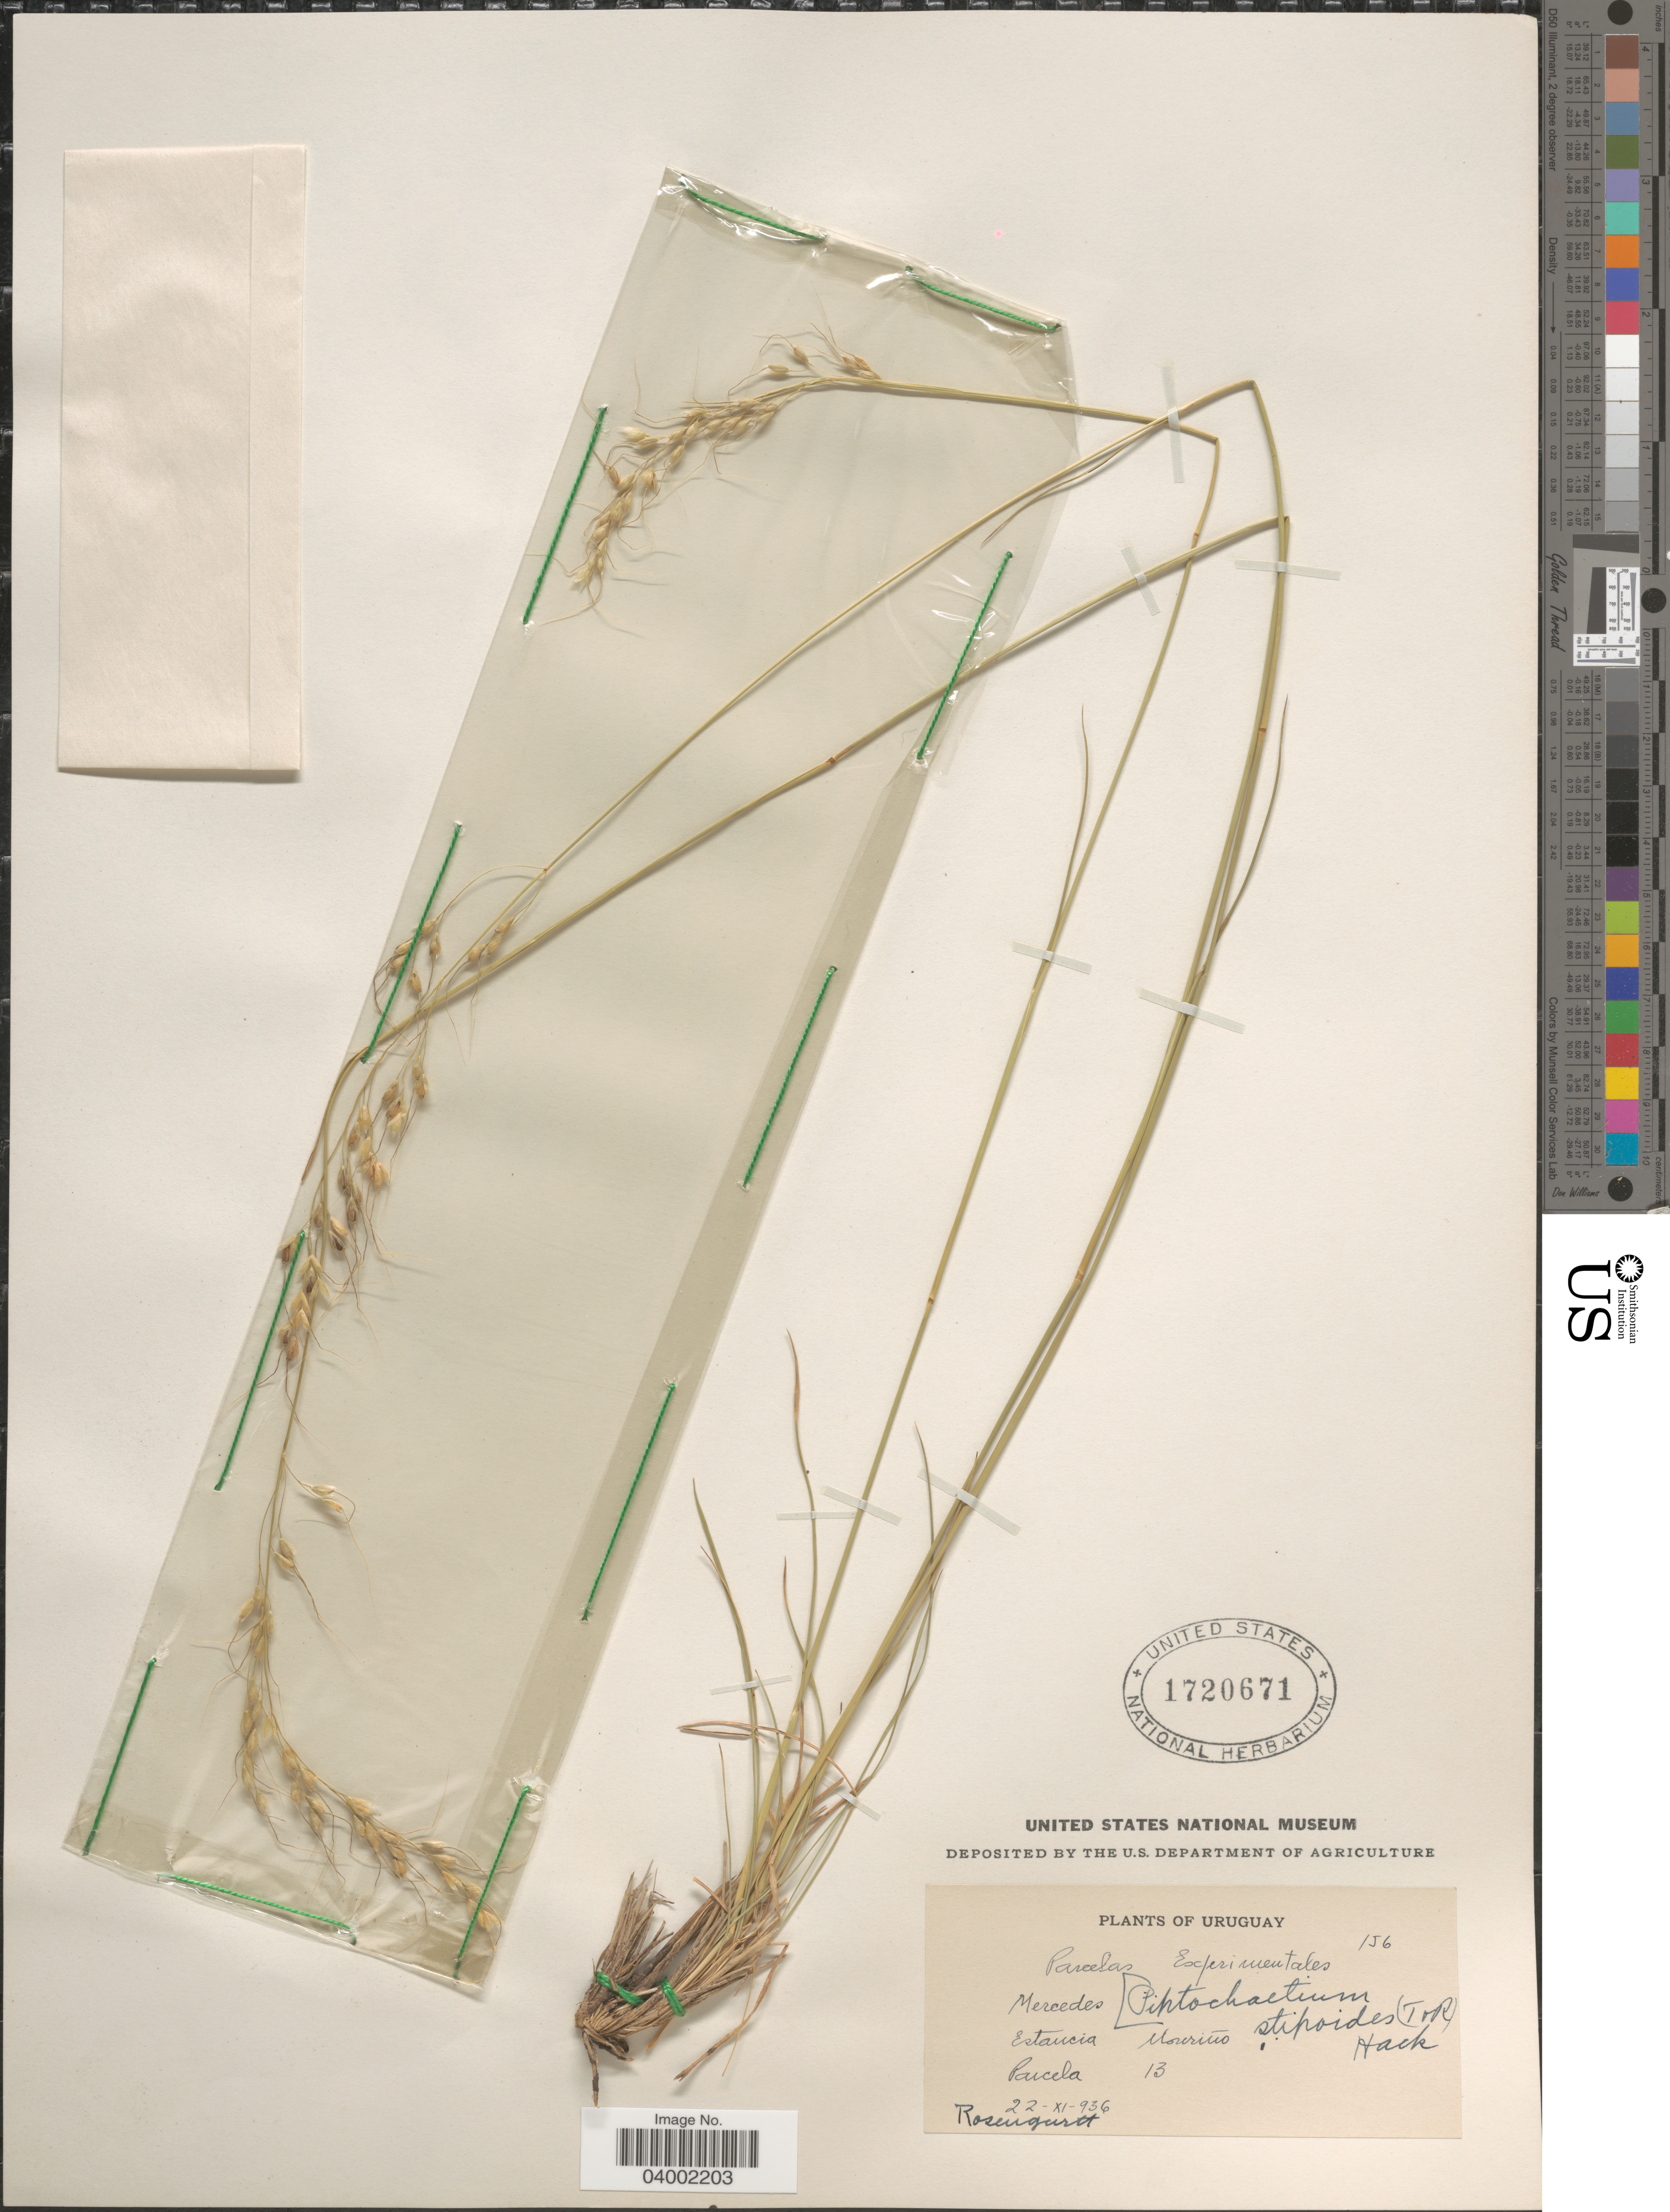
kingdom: Plantae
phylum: Tracheophyta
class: Liliopsida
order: Poales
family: Poaceae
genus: Piptochaetium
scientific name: Piptochaetium stipoides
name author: (Trin. & Rupr.) Hack. & Arechav.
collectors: Rosengurtt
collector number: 156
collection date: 1936-11-22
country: Uruguay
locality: Parcelas Experimentales. Mercedes. Estancia Mouriño. Parcela 13.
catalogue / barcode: US 1720671